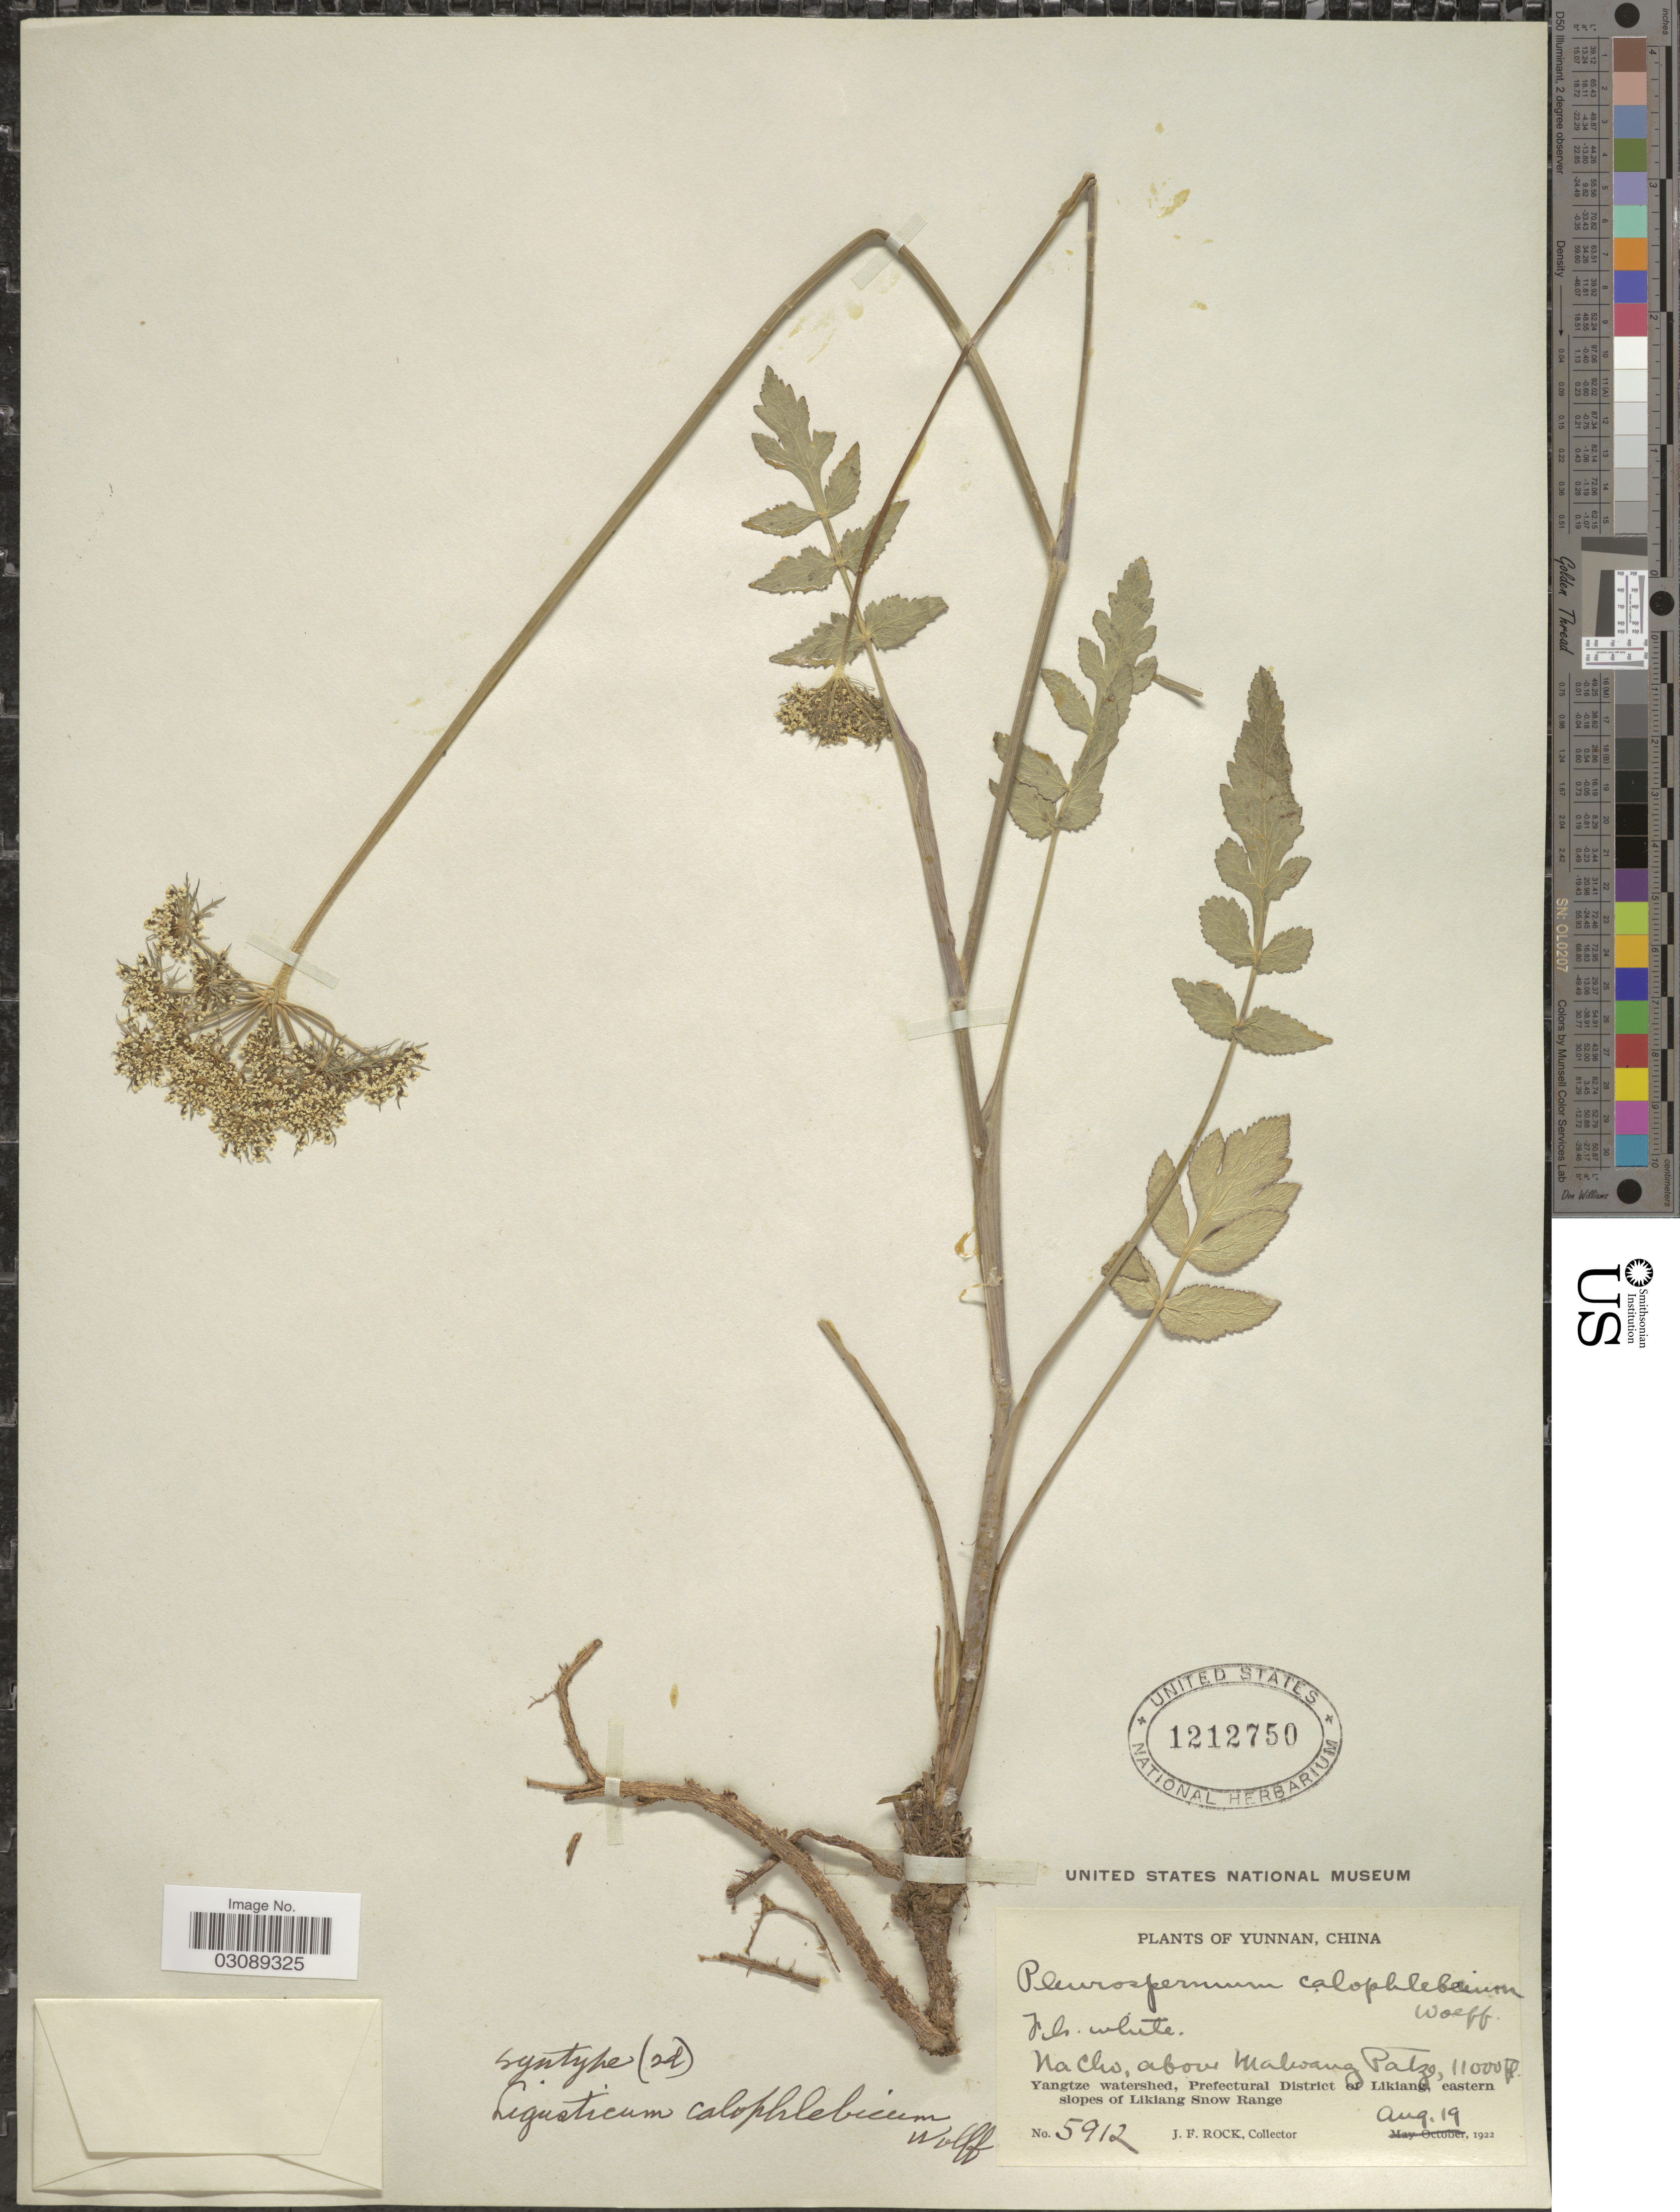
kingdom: Plantae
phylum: Tracheophyta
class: Magnoliopsida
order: Apiales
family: Apiaceae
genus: Ligusticum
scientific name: Ligusticum calophlebicum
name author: H. Wolff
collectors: J. Rock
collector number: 5912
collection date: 1922-08-19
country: China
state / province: Yunnan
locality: Na Cho, above Makwang Patze. Yangtze watershed, Prefectural District of Likiang, eastern slopes of Likiang Snow Range.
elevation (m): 3353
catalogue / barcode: US 1212750